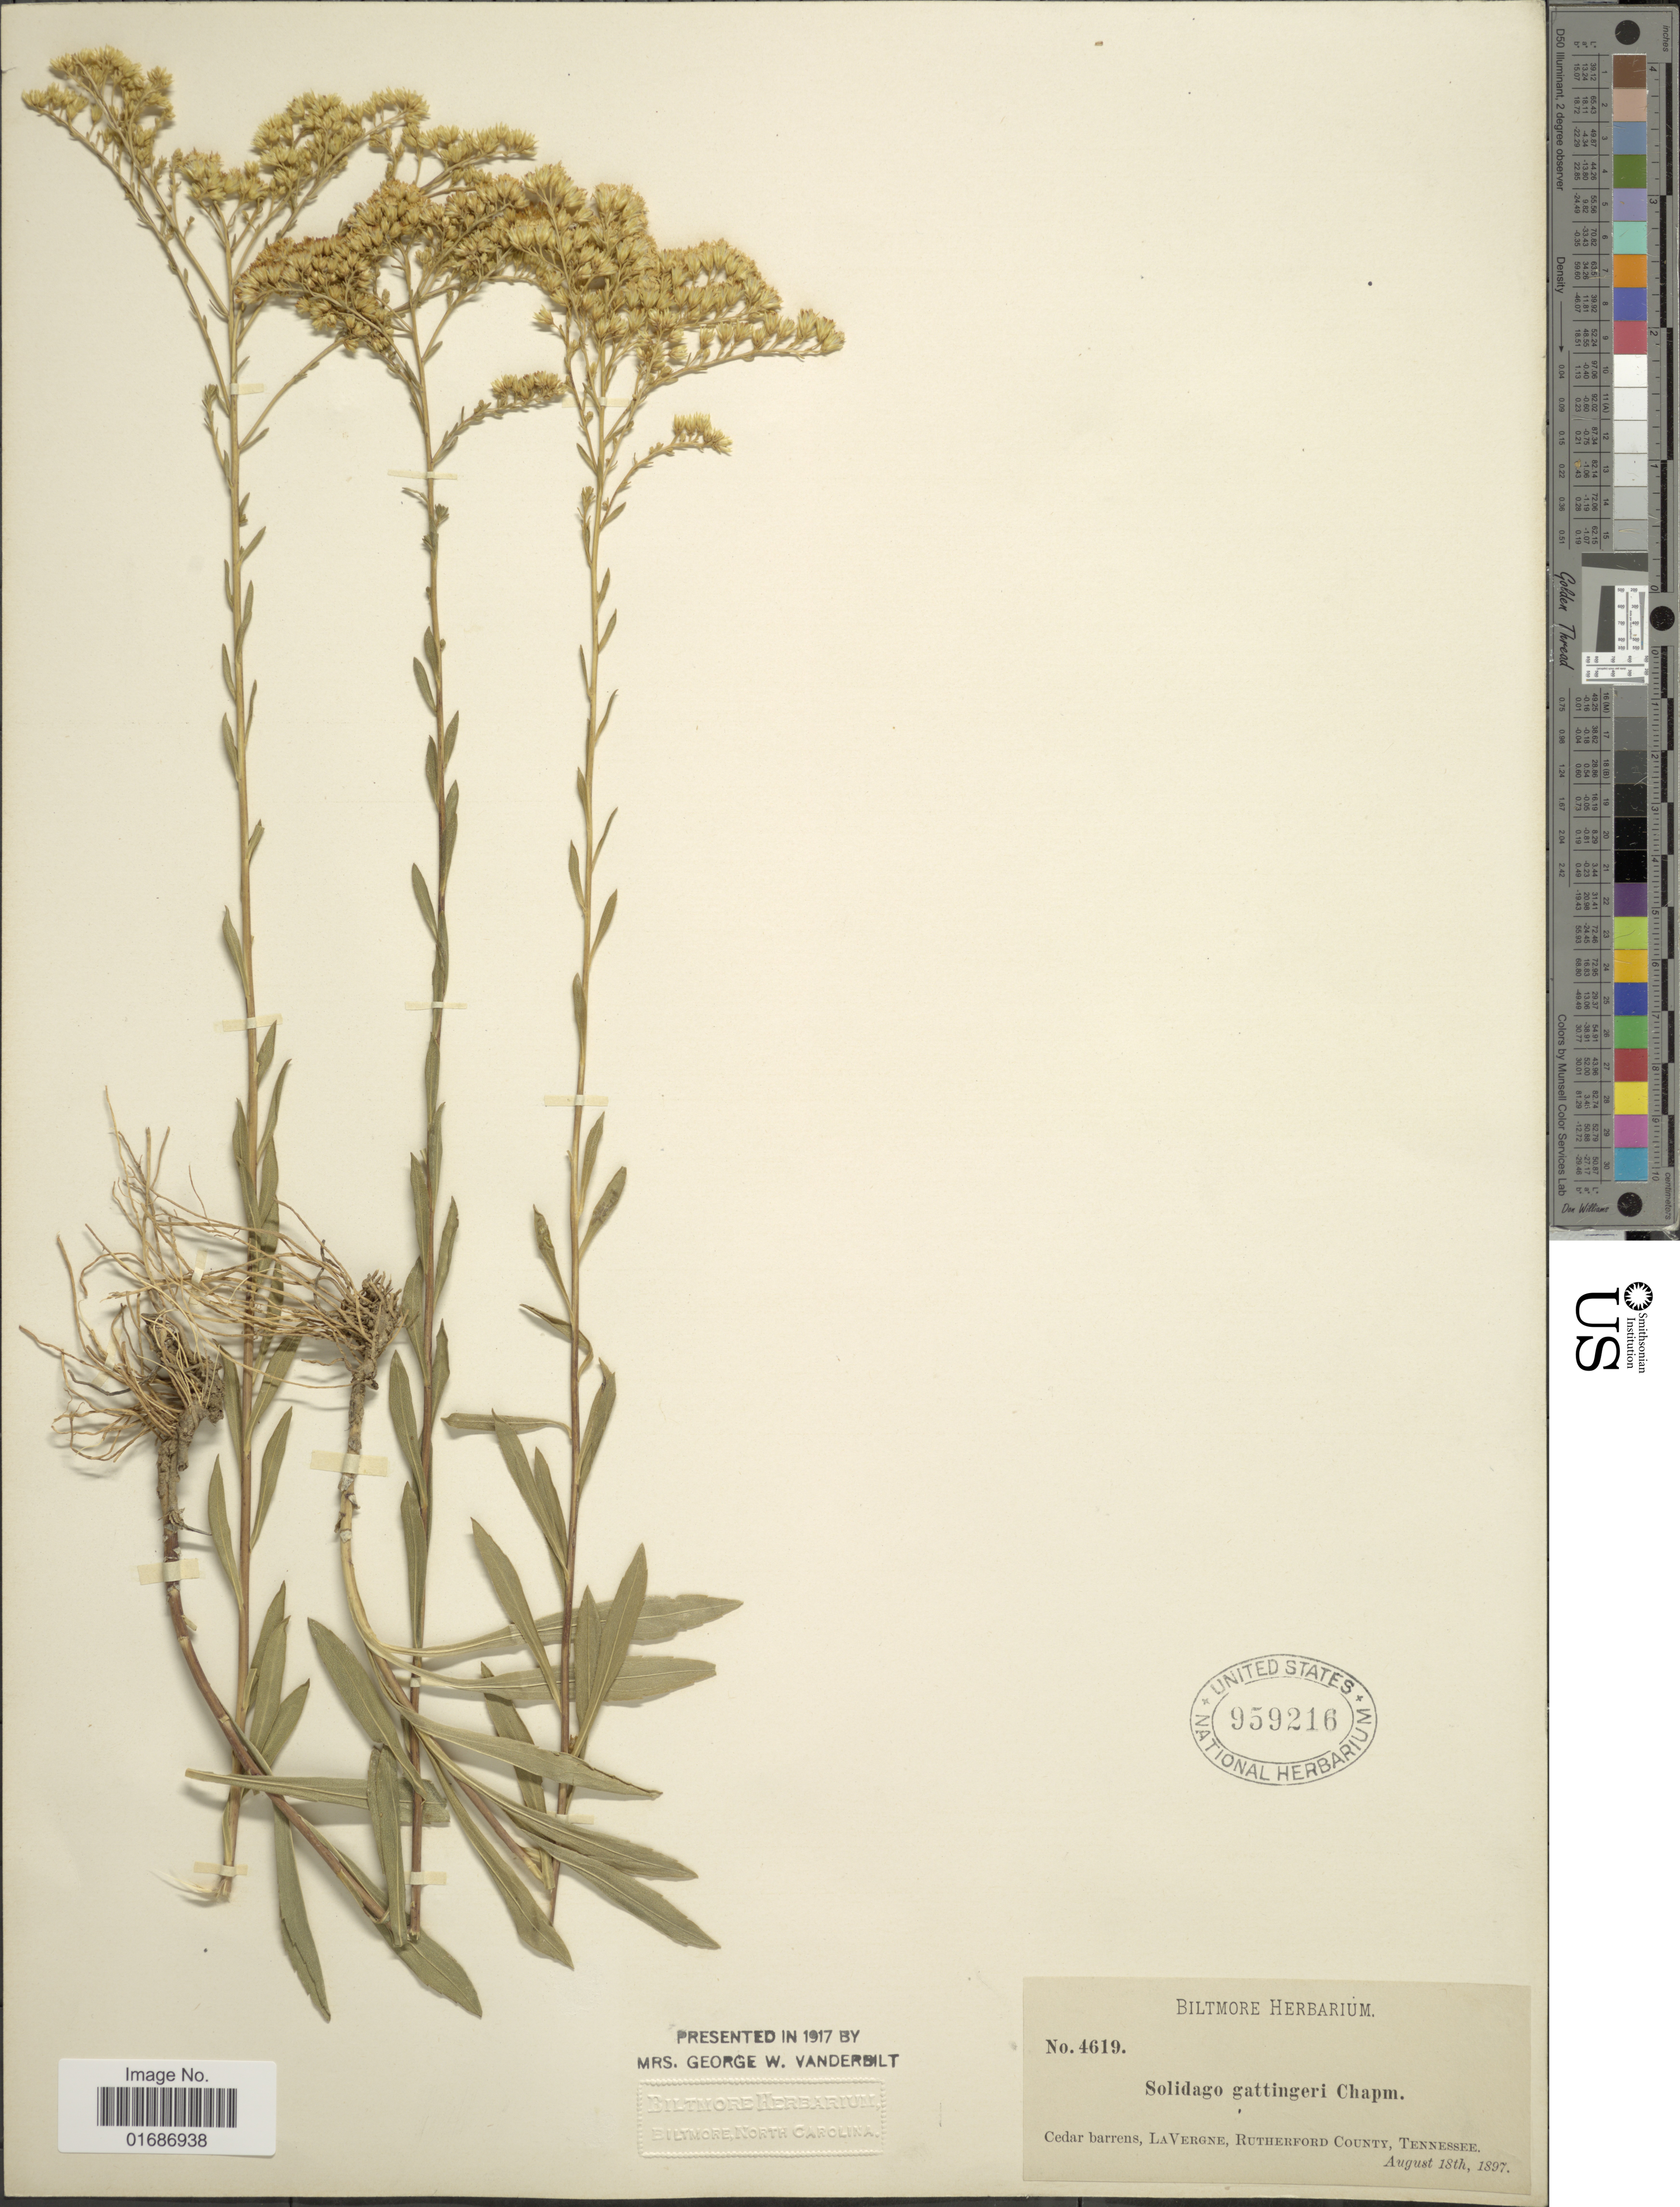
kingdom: Plantae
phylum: Tracheophyta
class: Magnoliopsida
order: Asterales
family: Asteraceae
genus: Solidago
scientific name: Solidago gattingeri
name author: Chapman ex A. Gray & et al. in A. Gray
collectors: ex herb. Biltmore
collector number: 4619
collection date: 1897-08-18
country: United States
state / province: Tennessee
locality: Cedar barrens, LaVergne, Rutherford County, Tennessee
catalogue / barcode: US 959216